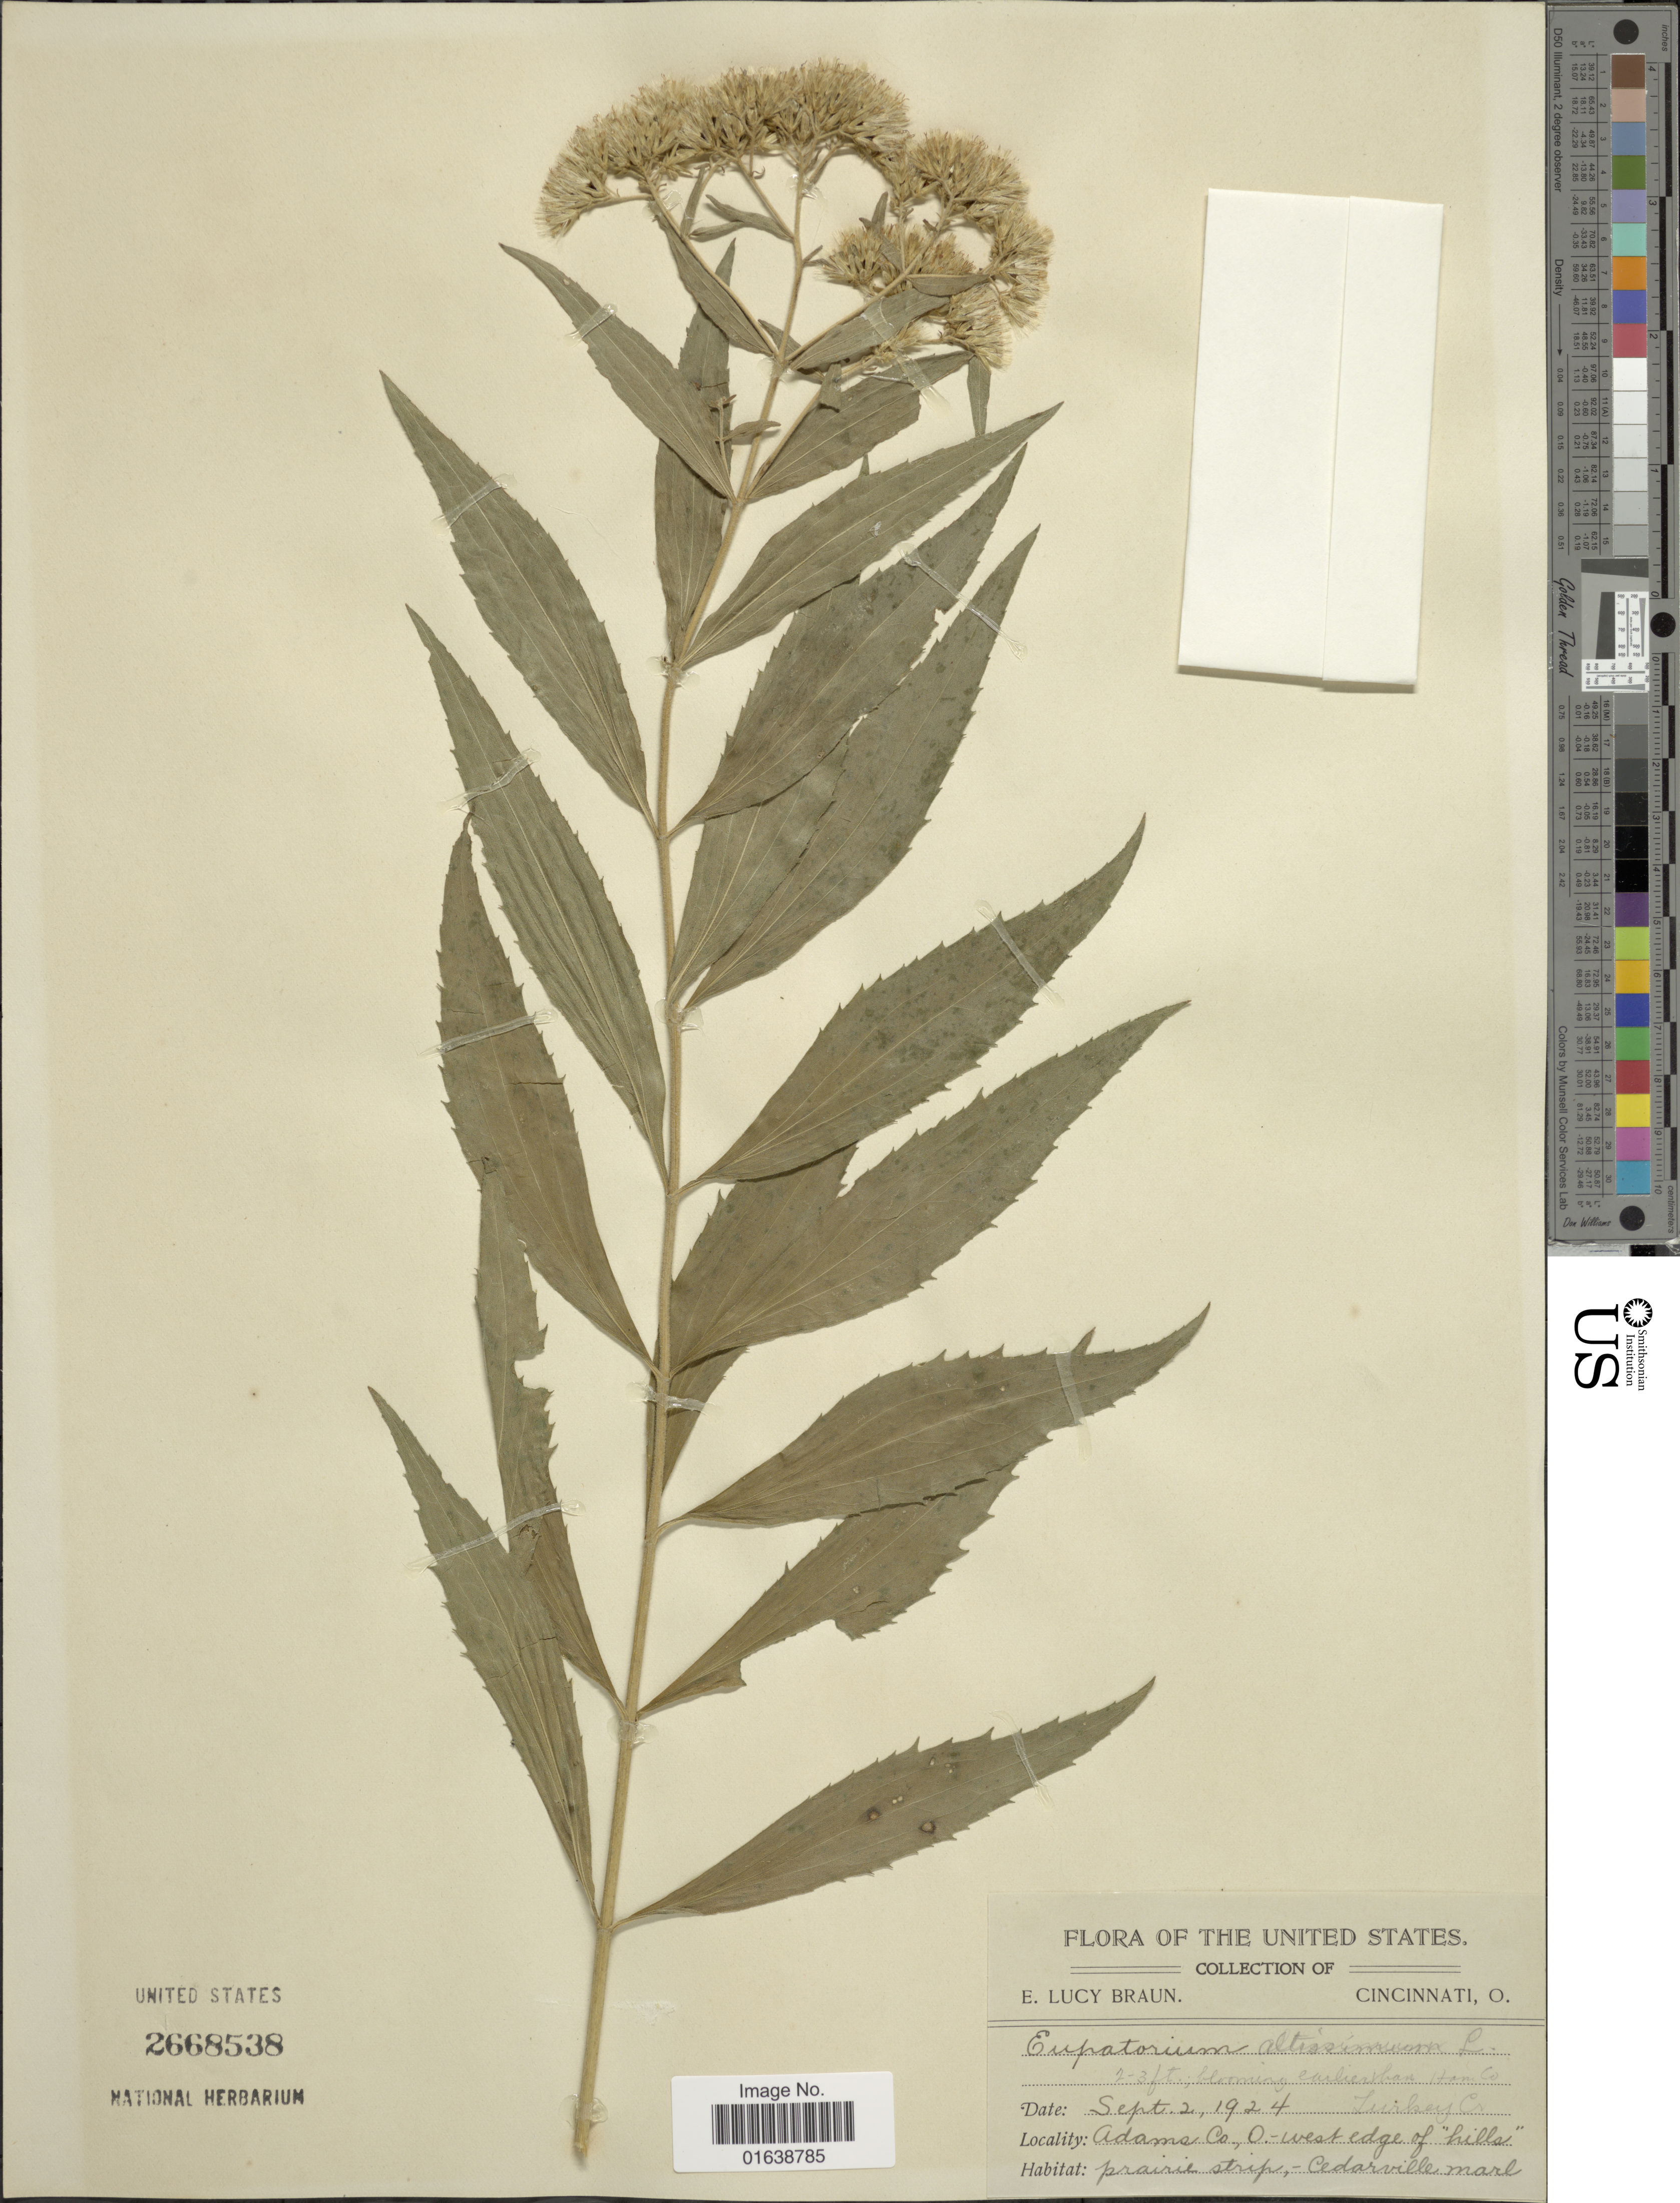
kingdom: Plantae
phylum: Tracheophyta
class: Magnoliopsida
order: Asterales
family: Asteraceae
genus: Eupatorium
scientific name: Eupatorium altissimum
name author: L.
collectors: E. L. Braun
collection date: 1924-09-02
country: United States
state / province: Ohio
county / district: Adams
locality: West edge of "hills", prairie strip, Cedarville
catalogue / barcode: US 2668538